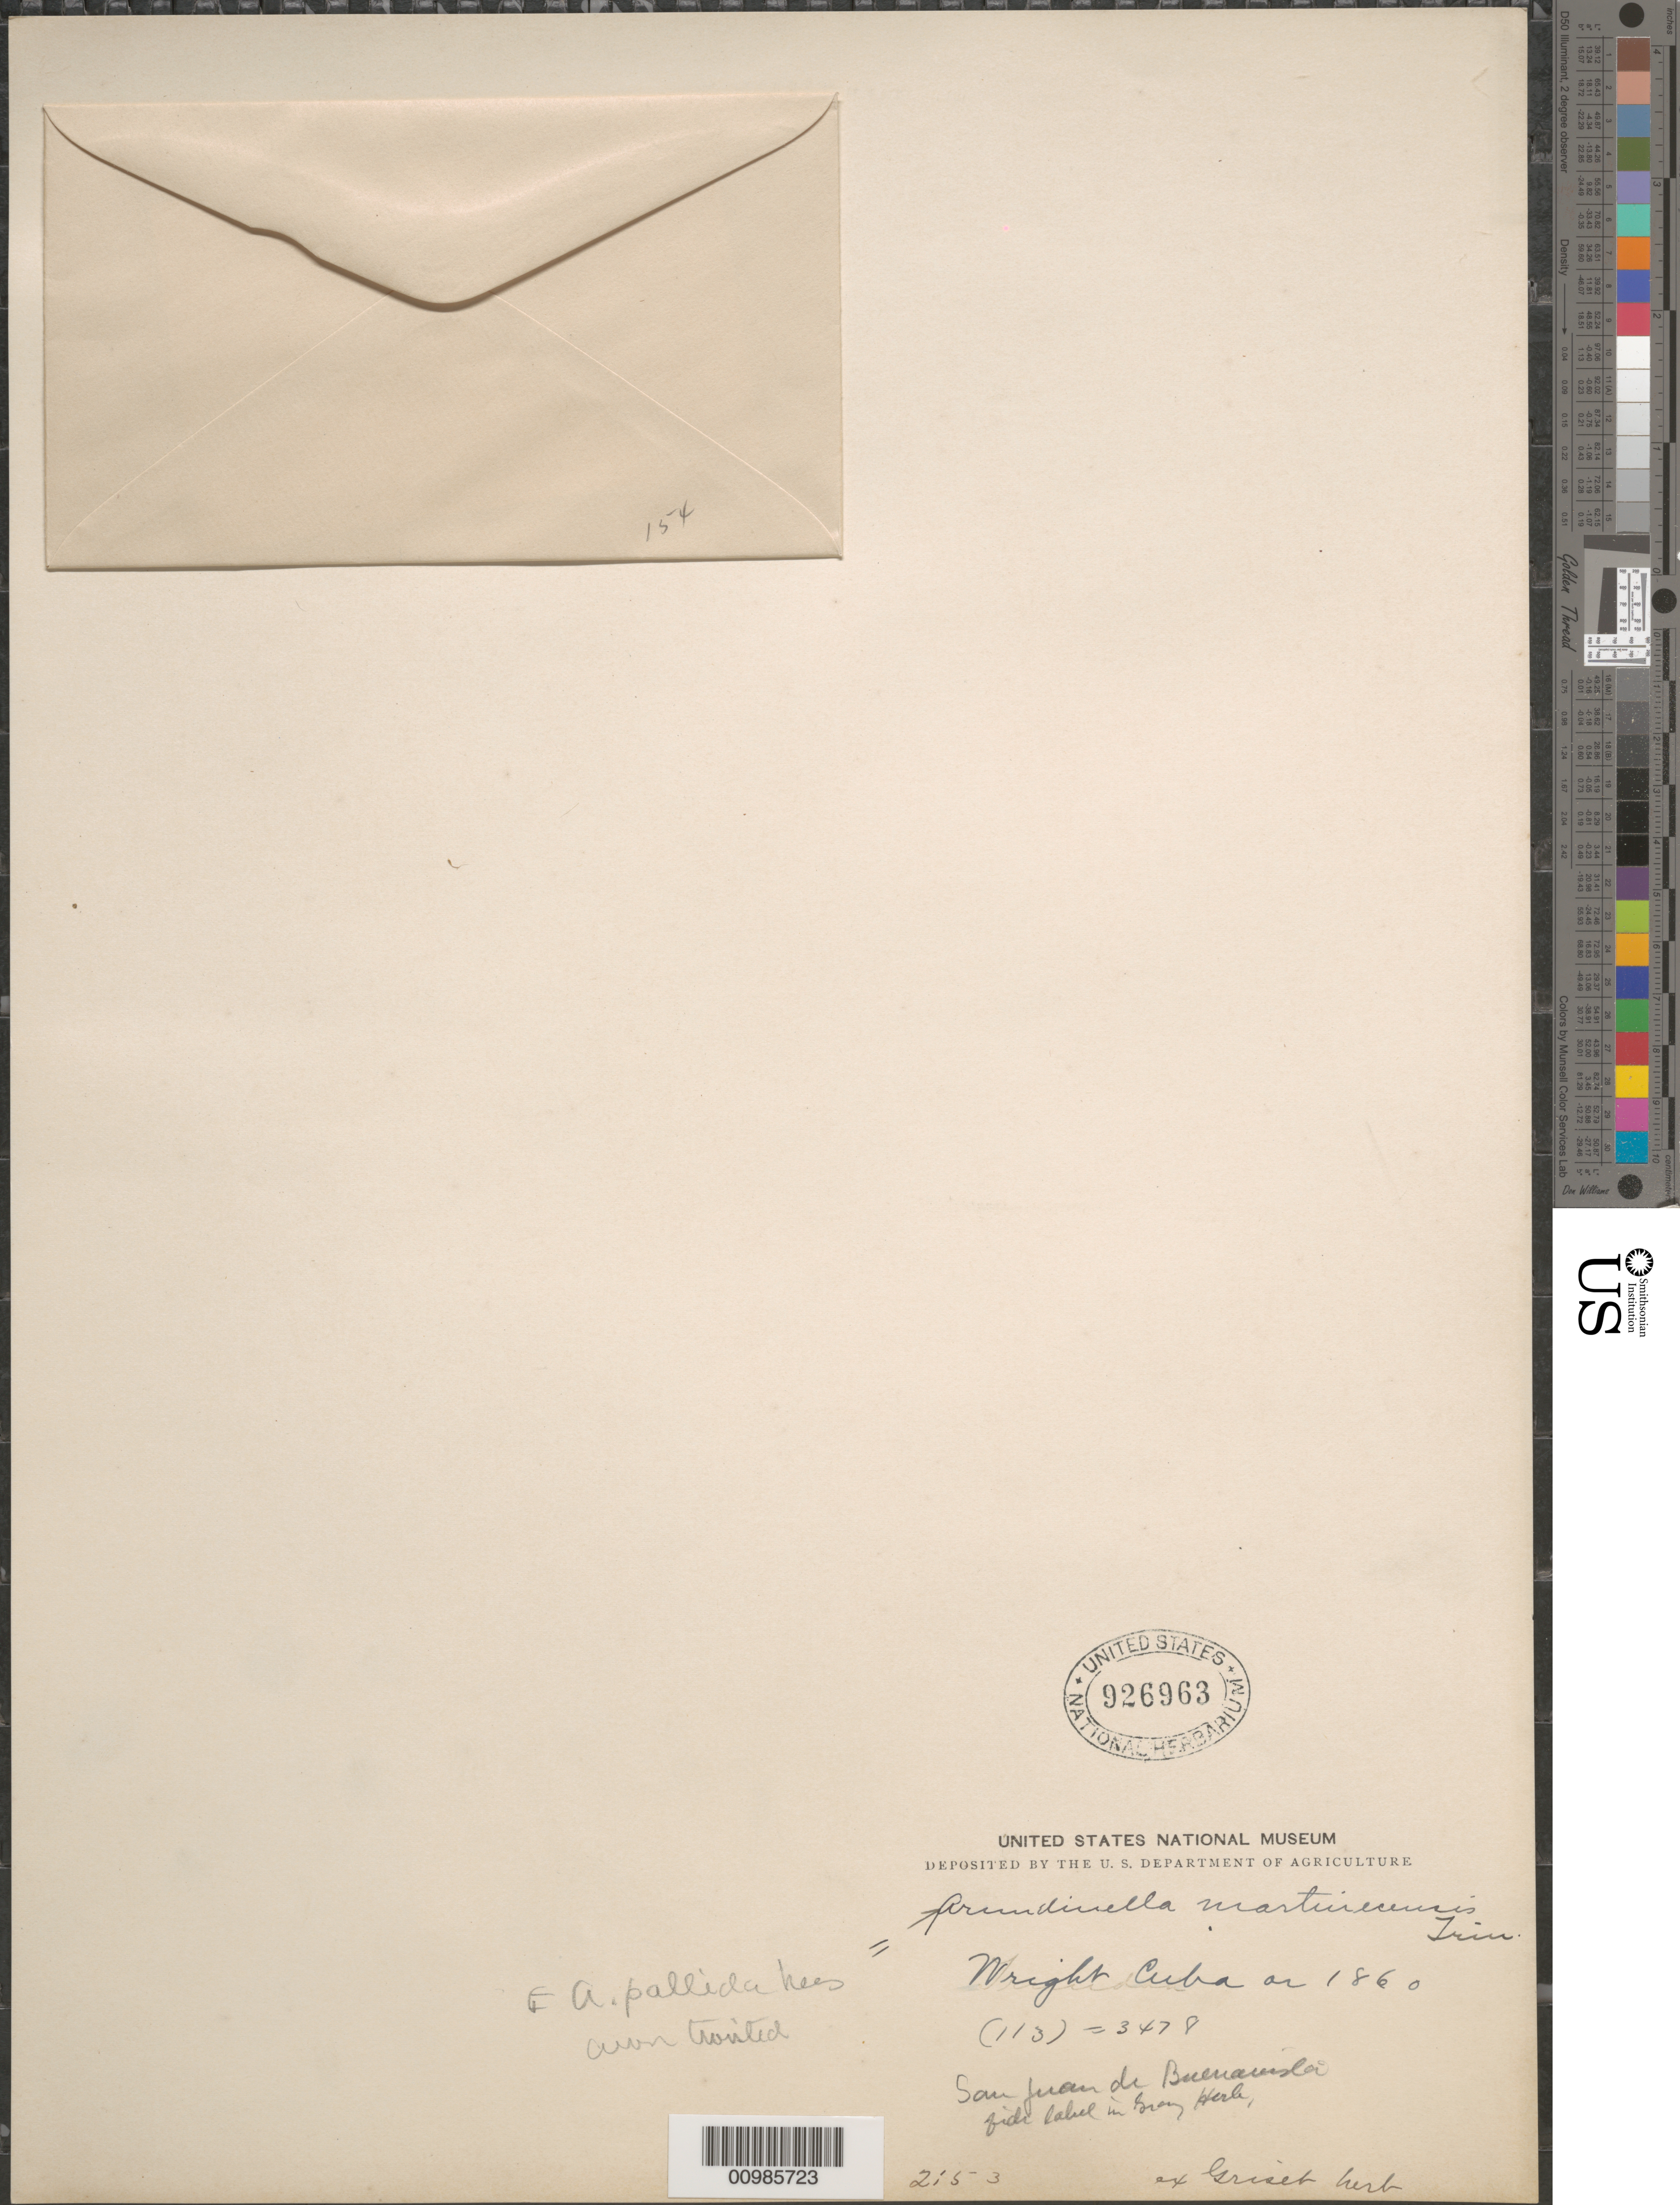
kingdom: Plantae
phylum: Tracheophyta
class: Liliopsida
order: Poales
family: Poaceae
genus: Arundinella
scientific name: Arundinella hispida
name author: (Humb. & Bonpl. ex Willd.) Kuntze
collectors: C. Wright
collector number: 3478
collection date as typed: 1860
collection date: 1860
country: Cuba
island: Cuba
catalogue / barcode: US 926963